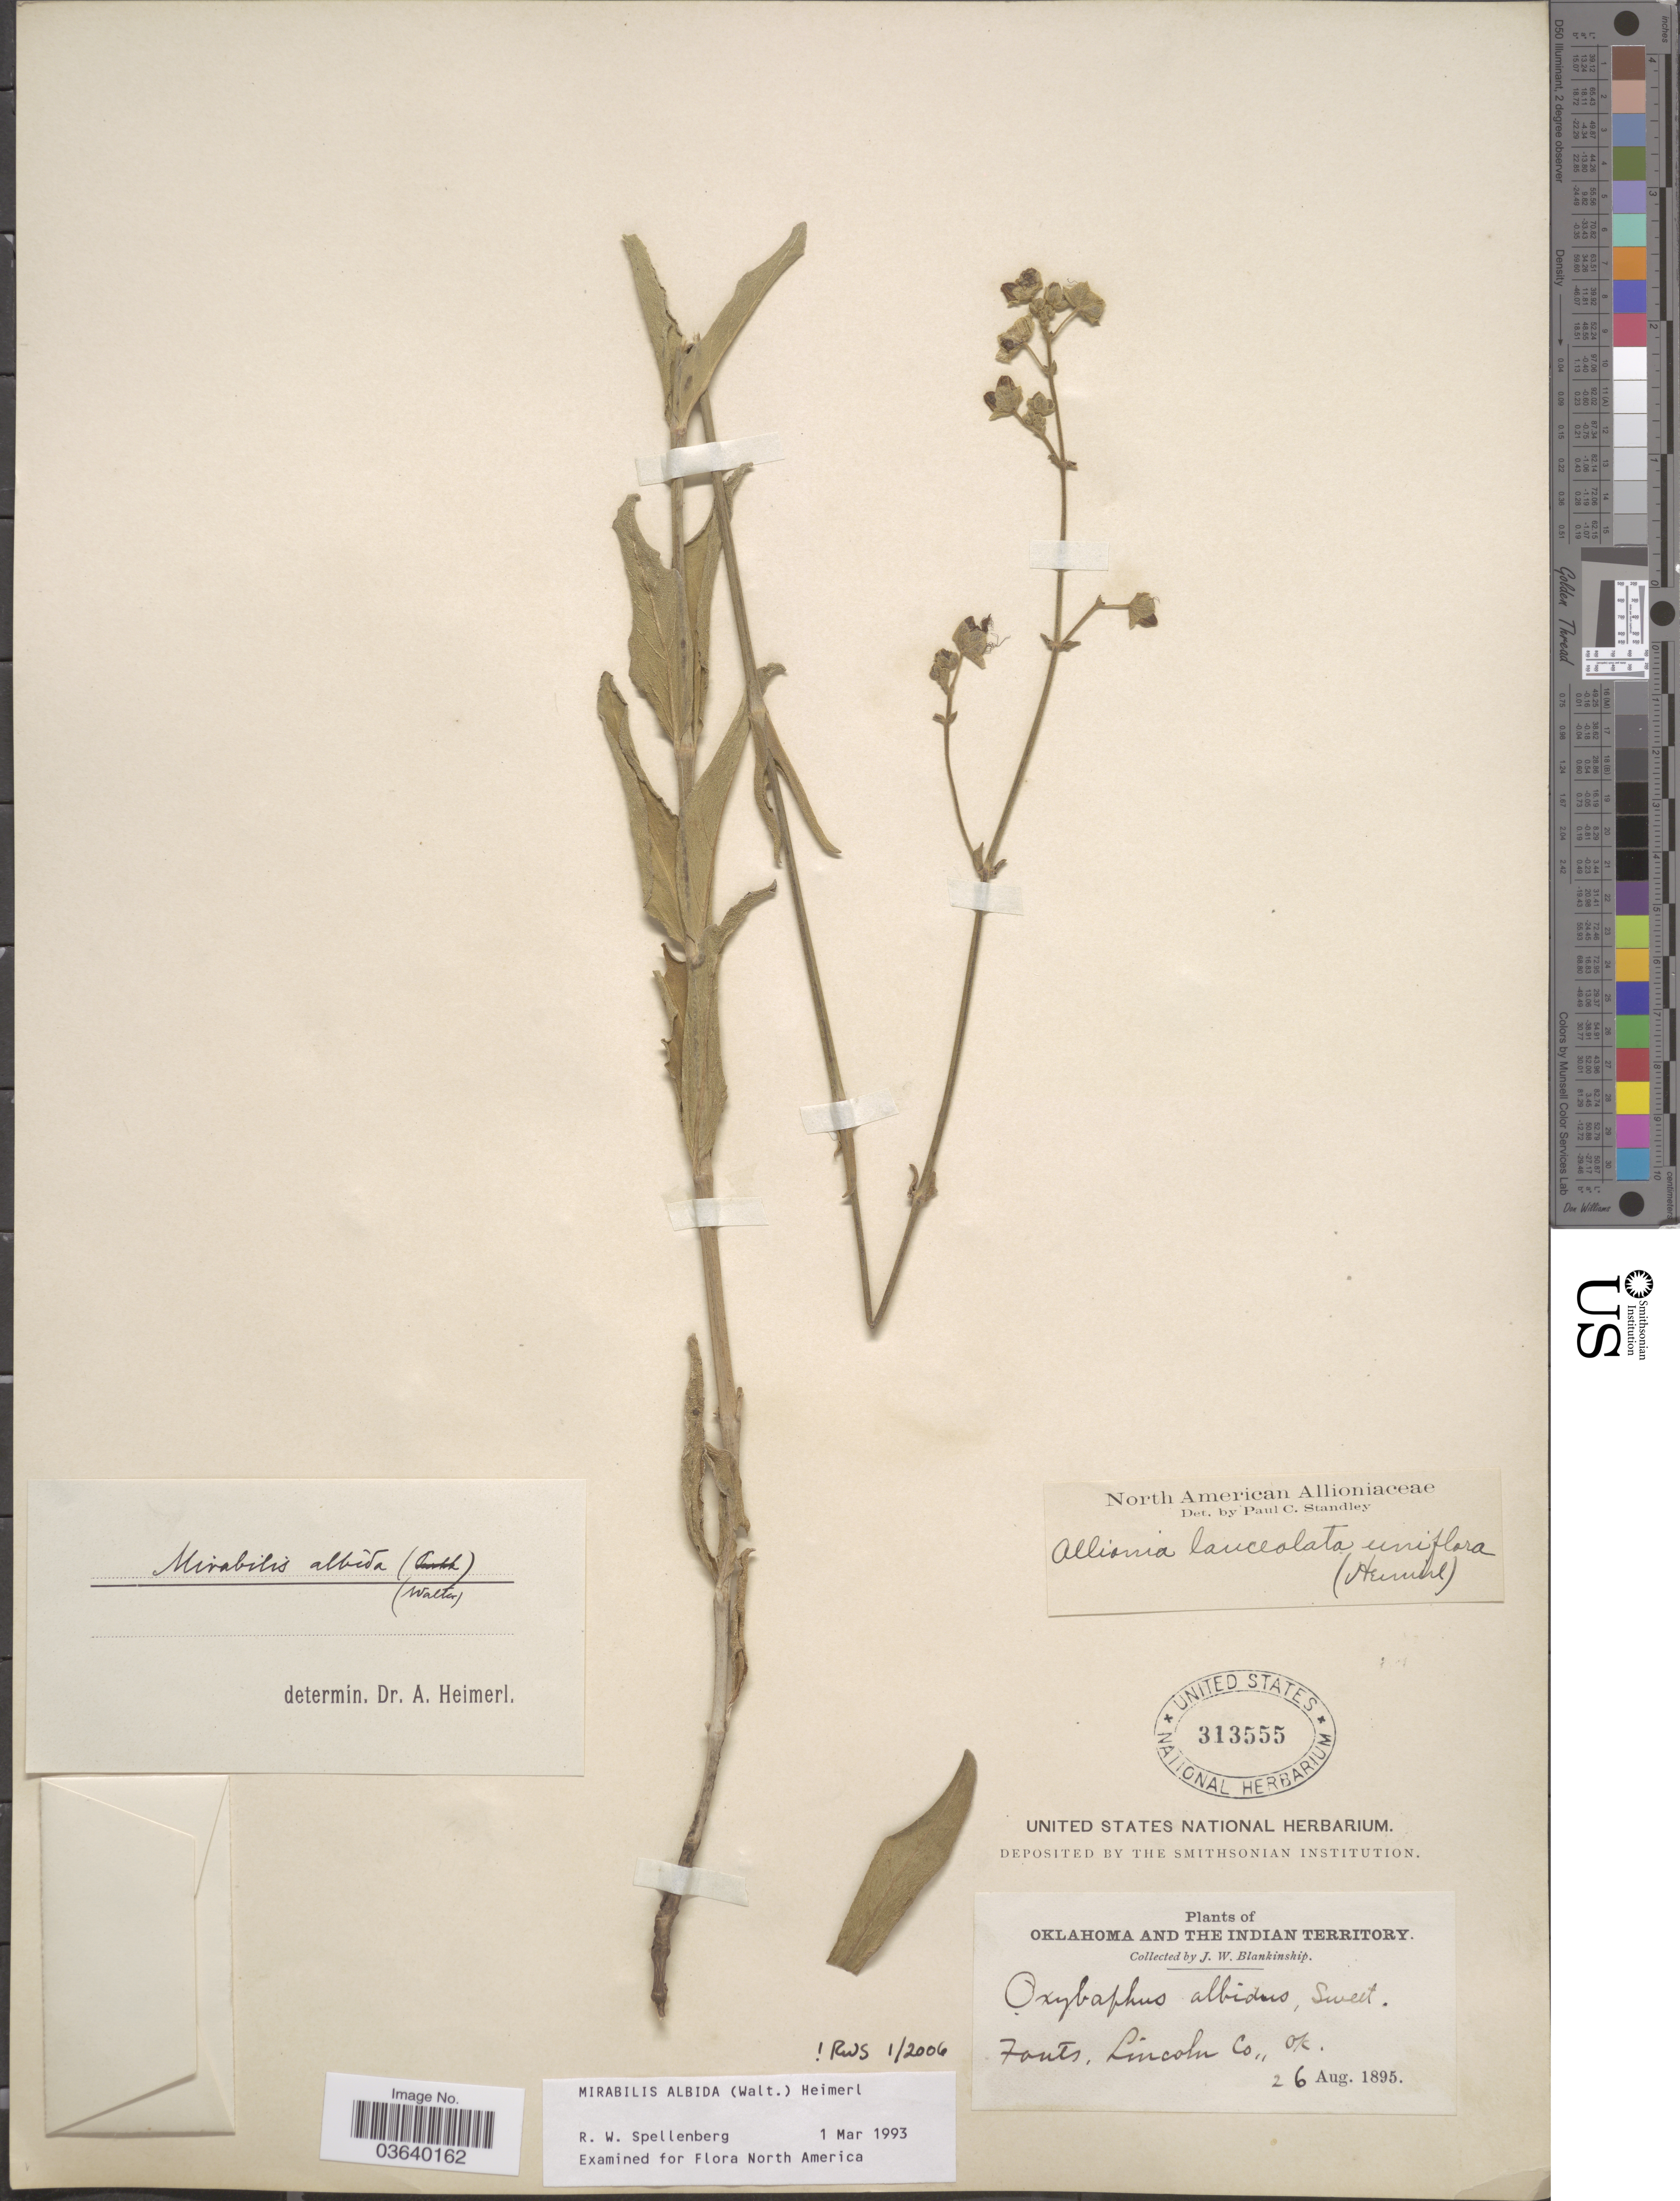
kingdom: Plantae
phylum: Tracheophyta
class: Magnoliopsida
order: Caryophyllales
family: Nyctaginaceae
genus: Mirabilis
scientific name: Mirabilis albida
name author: (Walter) Heimerl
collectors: J. W. Blankinship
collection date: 1895-08-26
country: United States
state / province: Oklahoma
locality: Fonts [interpreted], Lincoln Co.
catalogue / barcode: US 313555